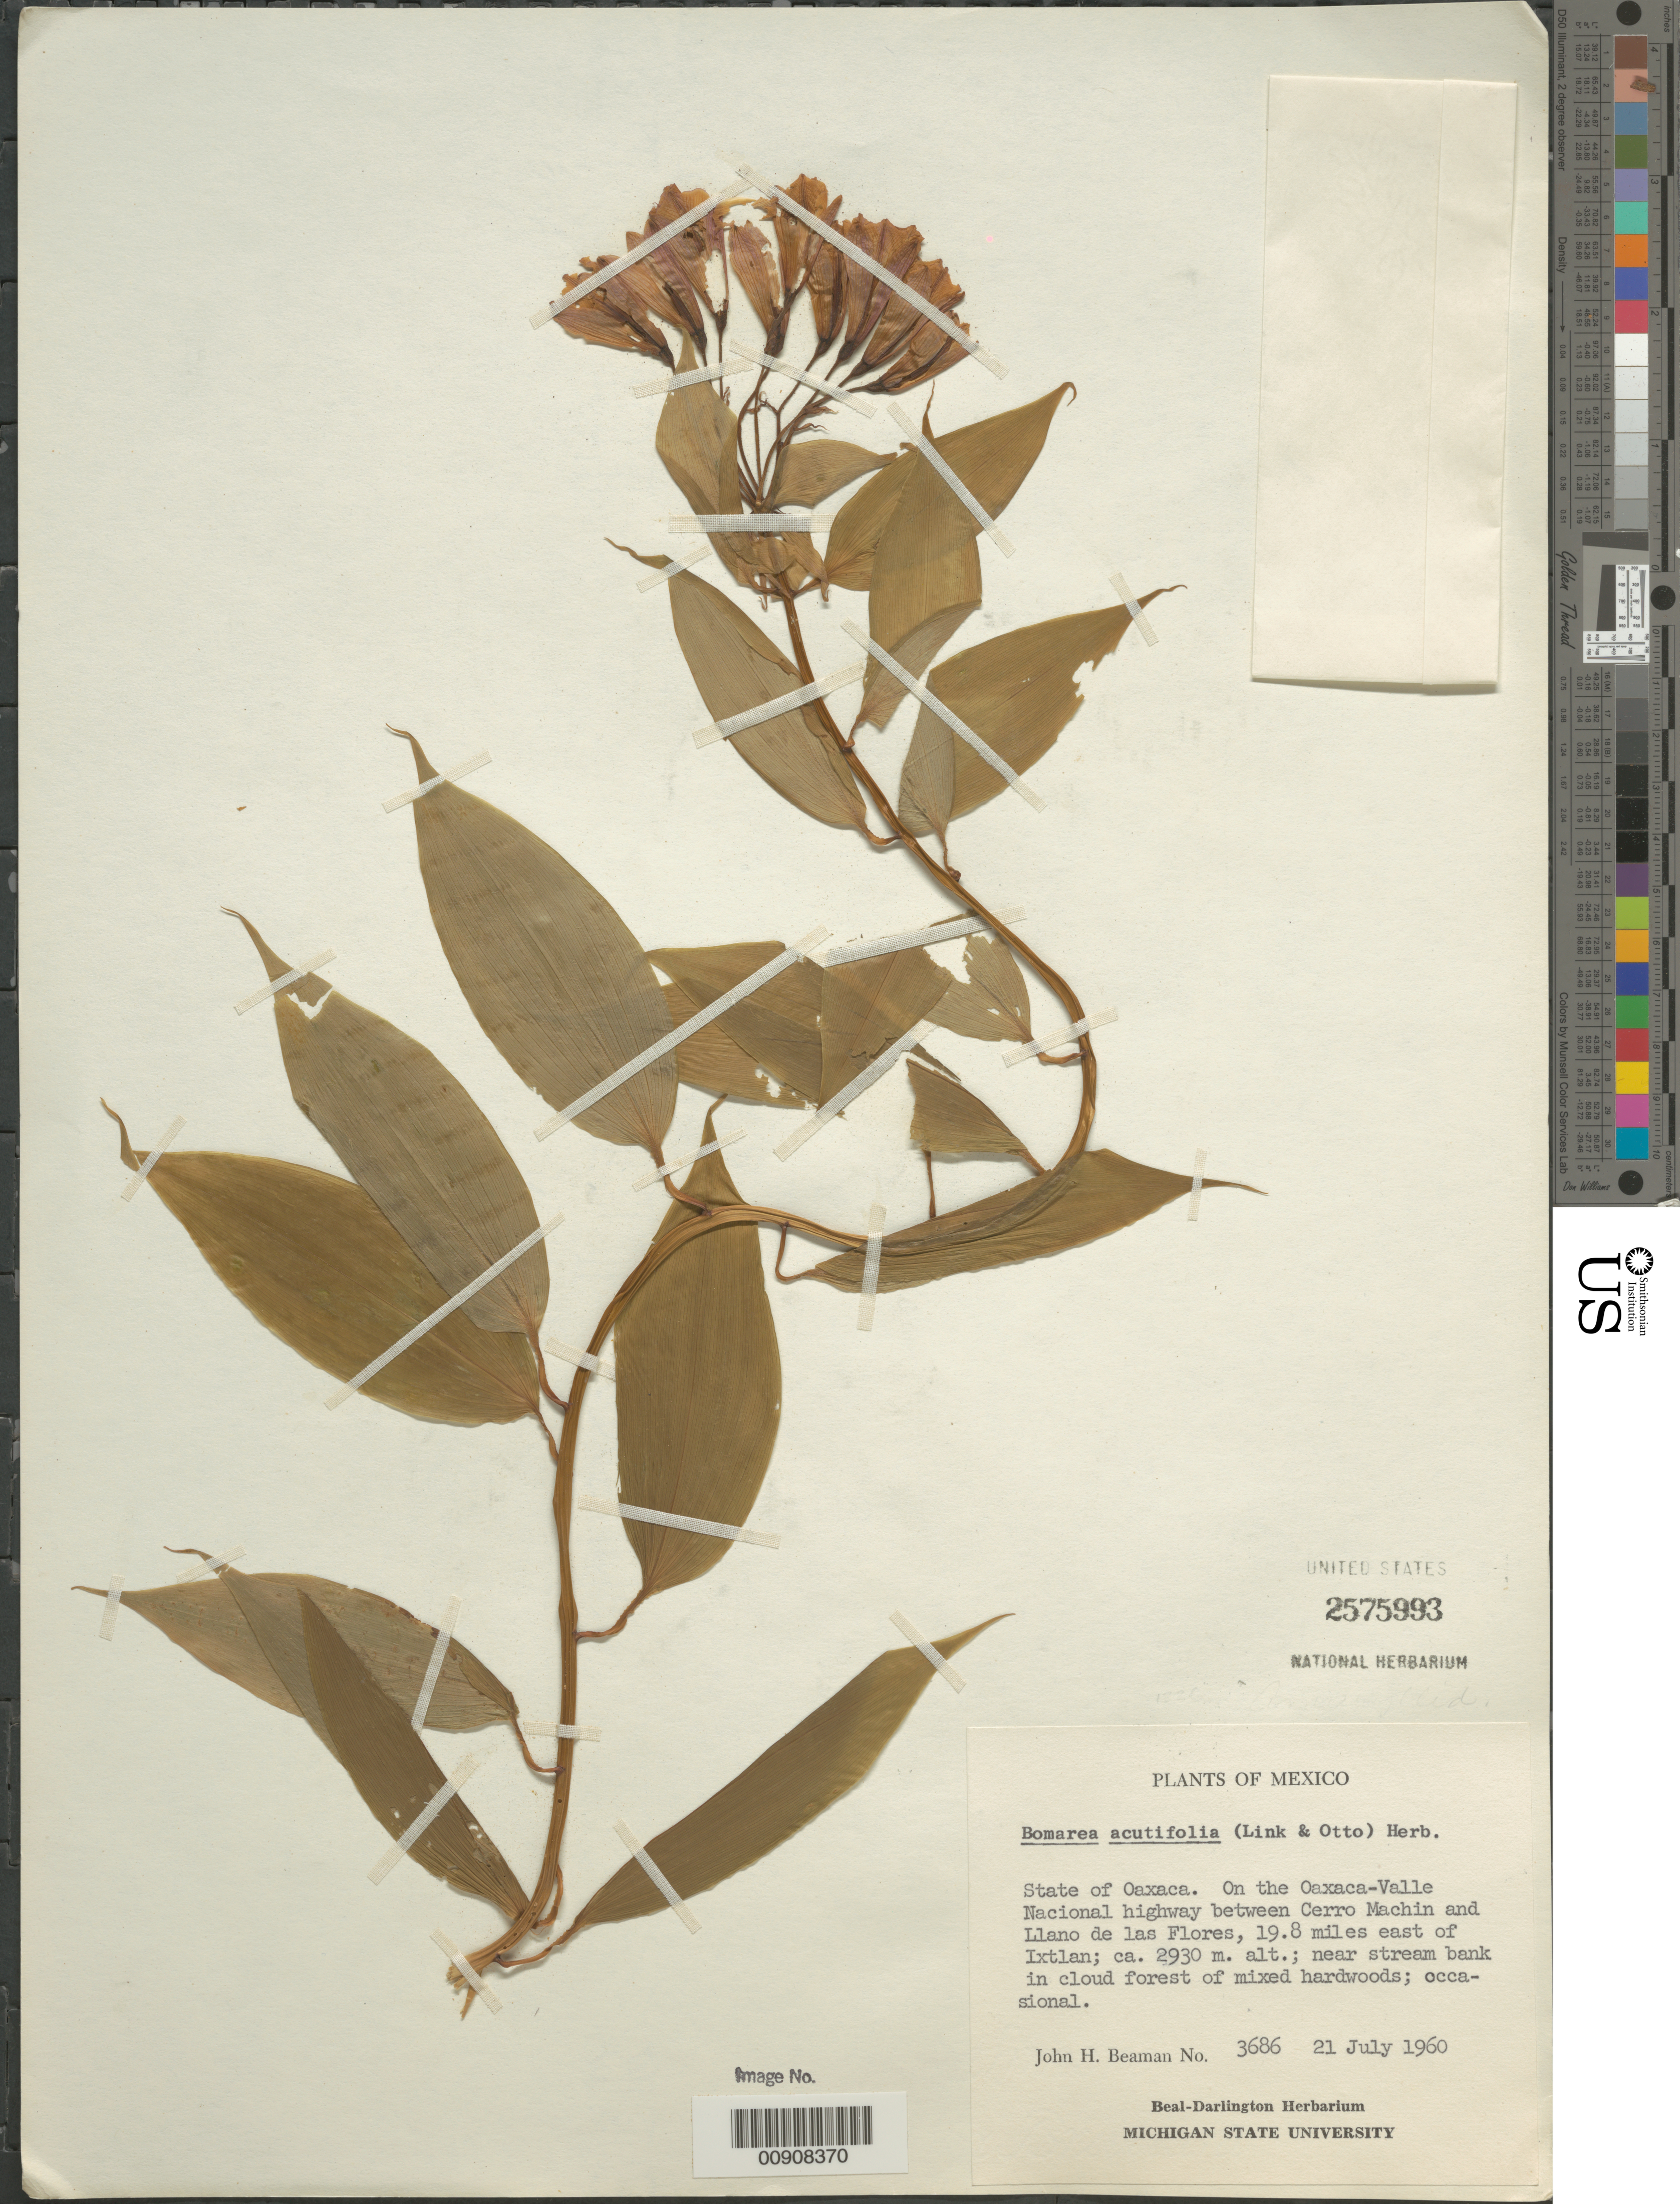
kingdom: Plantae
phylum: Tracheophyta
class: Liliopsida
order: Liliales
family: Alstroemeriaceae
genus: Bomarea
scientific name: Bomarea acutifolia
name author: (Link & Otto) Herb.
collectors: J. H. Beaman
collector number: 3686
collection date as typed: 21 Jul 1960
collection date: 1960-07-21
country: Mexico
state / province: Oaxaca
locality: State of Oaxaca. On the Oaxaca - Valle Nacional highway between Cerro Machin and Llano de las Flores, 19.8 miles east of Ixtlan.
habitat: Near stream bank in cloud forest of mixed hardwoods.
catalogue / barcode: US 2575993